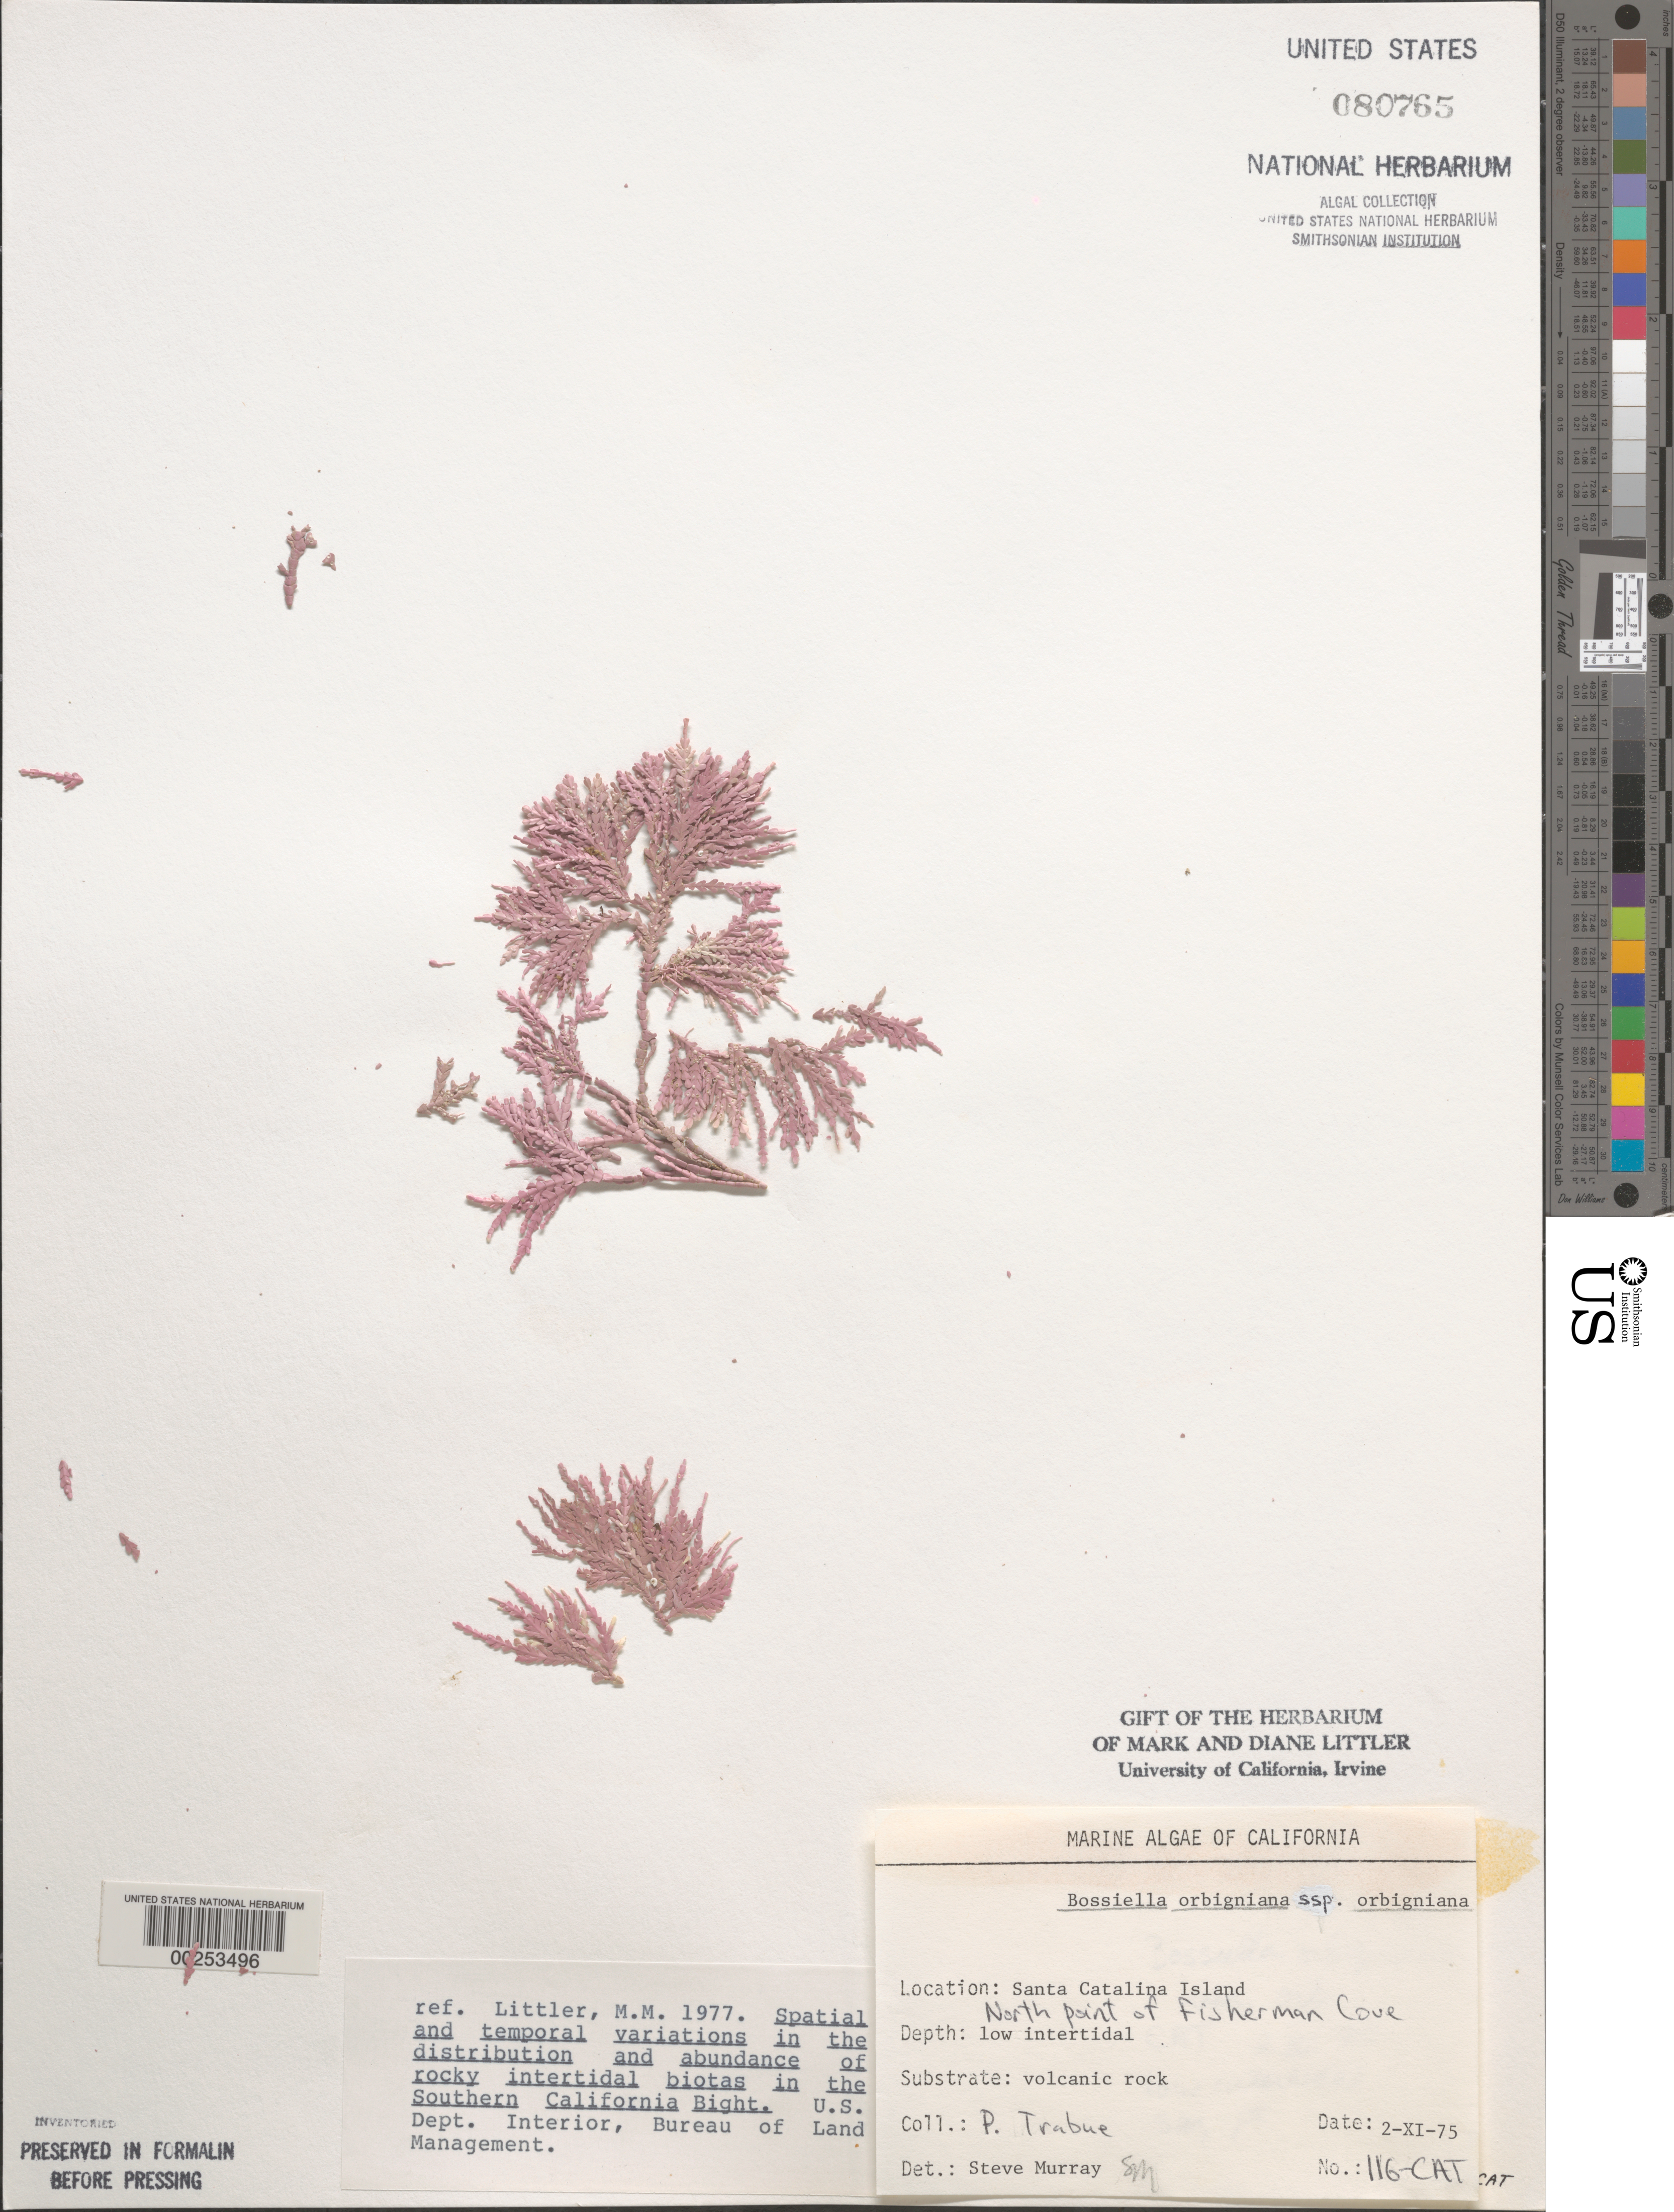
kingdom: Plantae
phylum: Rhodophyta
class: Florideophyceae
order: Corallinales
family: Corallinaceae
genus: Bossiella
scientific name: Bossiella orbigniana subsp. orbigniana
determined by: Murray, S. N.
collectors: P. J. Trabue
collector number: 116-cat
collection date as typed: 02 Nov 1975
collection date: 1975-11-02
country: United States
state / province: California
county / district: Los Angeles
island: Santa Catalina Island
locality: Fishermen Cove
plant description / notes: BLM-SOCALBIGHT Rocky Intertidal Survey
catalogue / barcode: US 80765